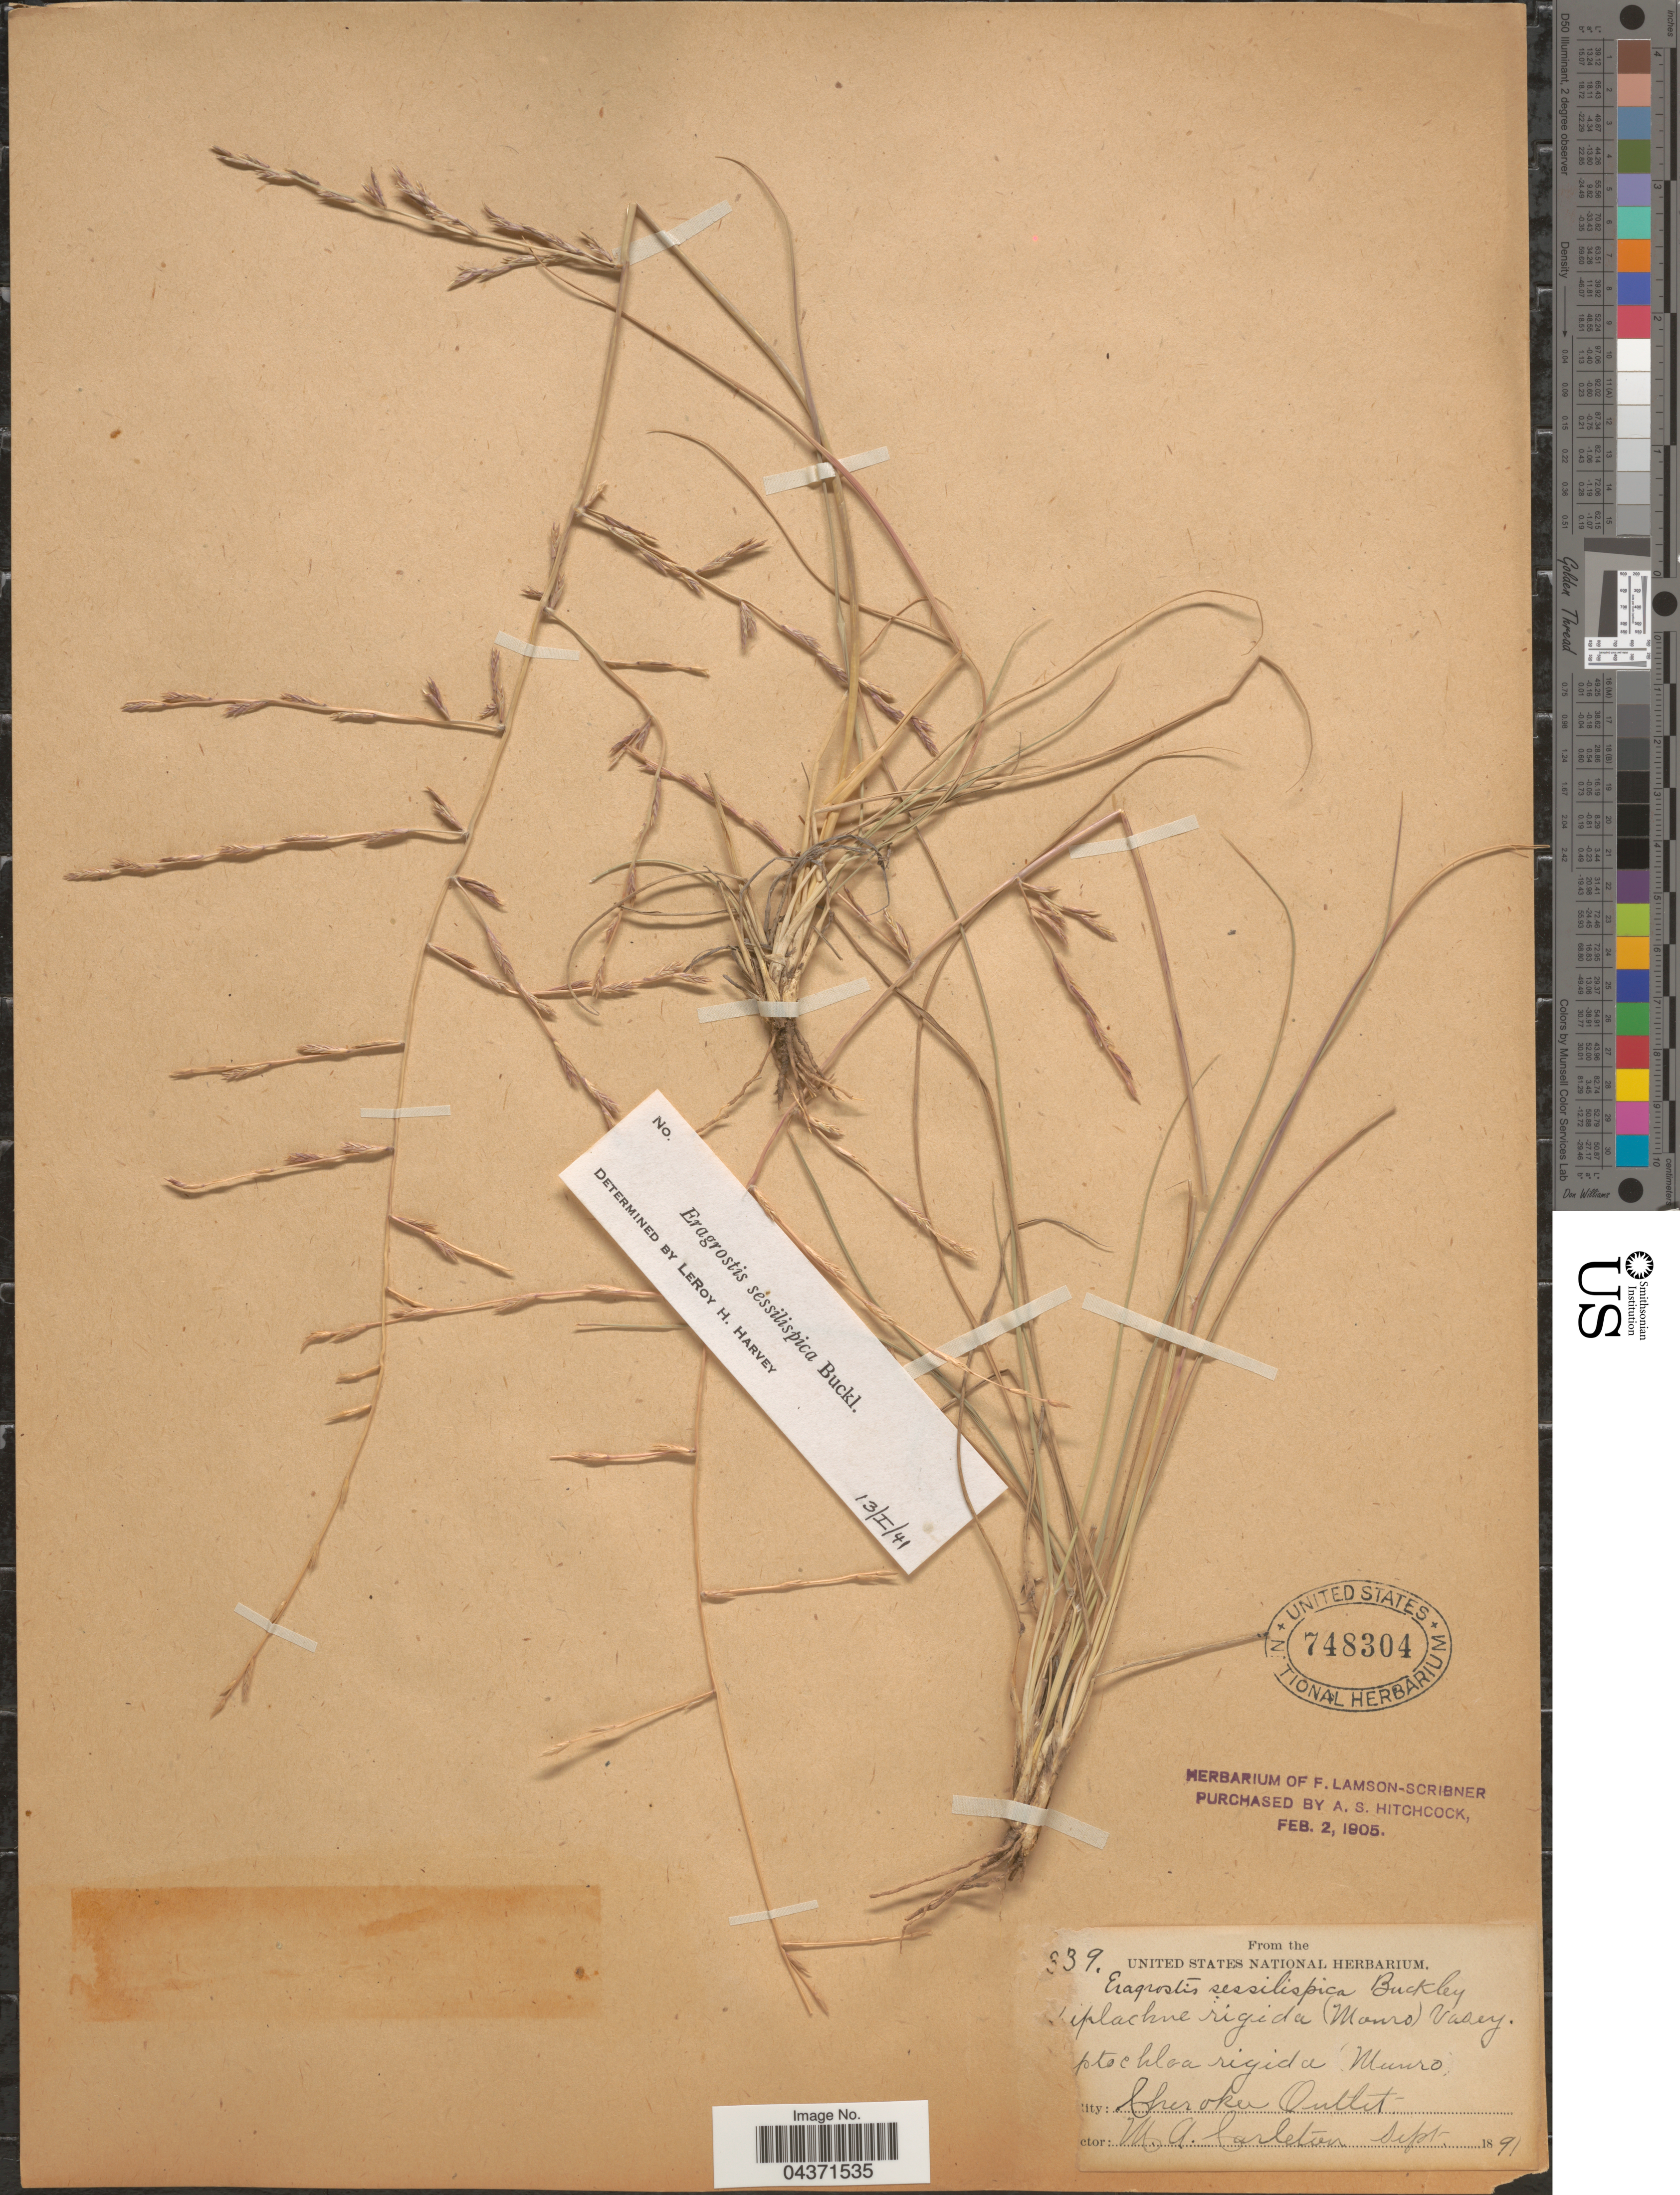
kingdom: Plantae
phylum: Tracheophyta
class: Liliopsida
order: Poales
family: Poaceae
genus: Eragrostis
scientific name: Eragrostis sessilispica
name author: Buckley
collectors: M. A. Carleton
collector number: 339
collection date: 1891-09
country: United States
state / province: Oklahoma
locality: Cherokee Outlet.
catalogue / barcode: US 748304